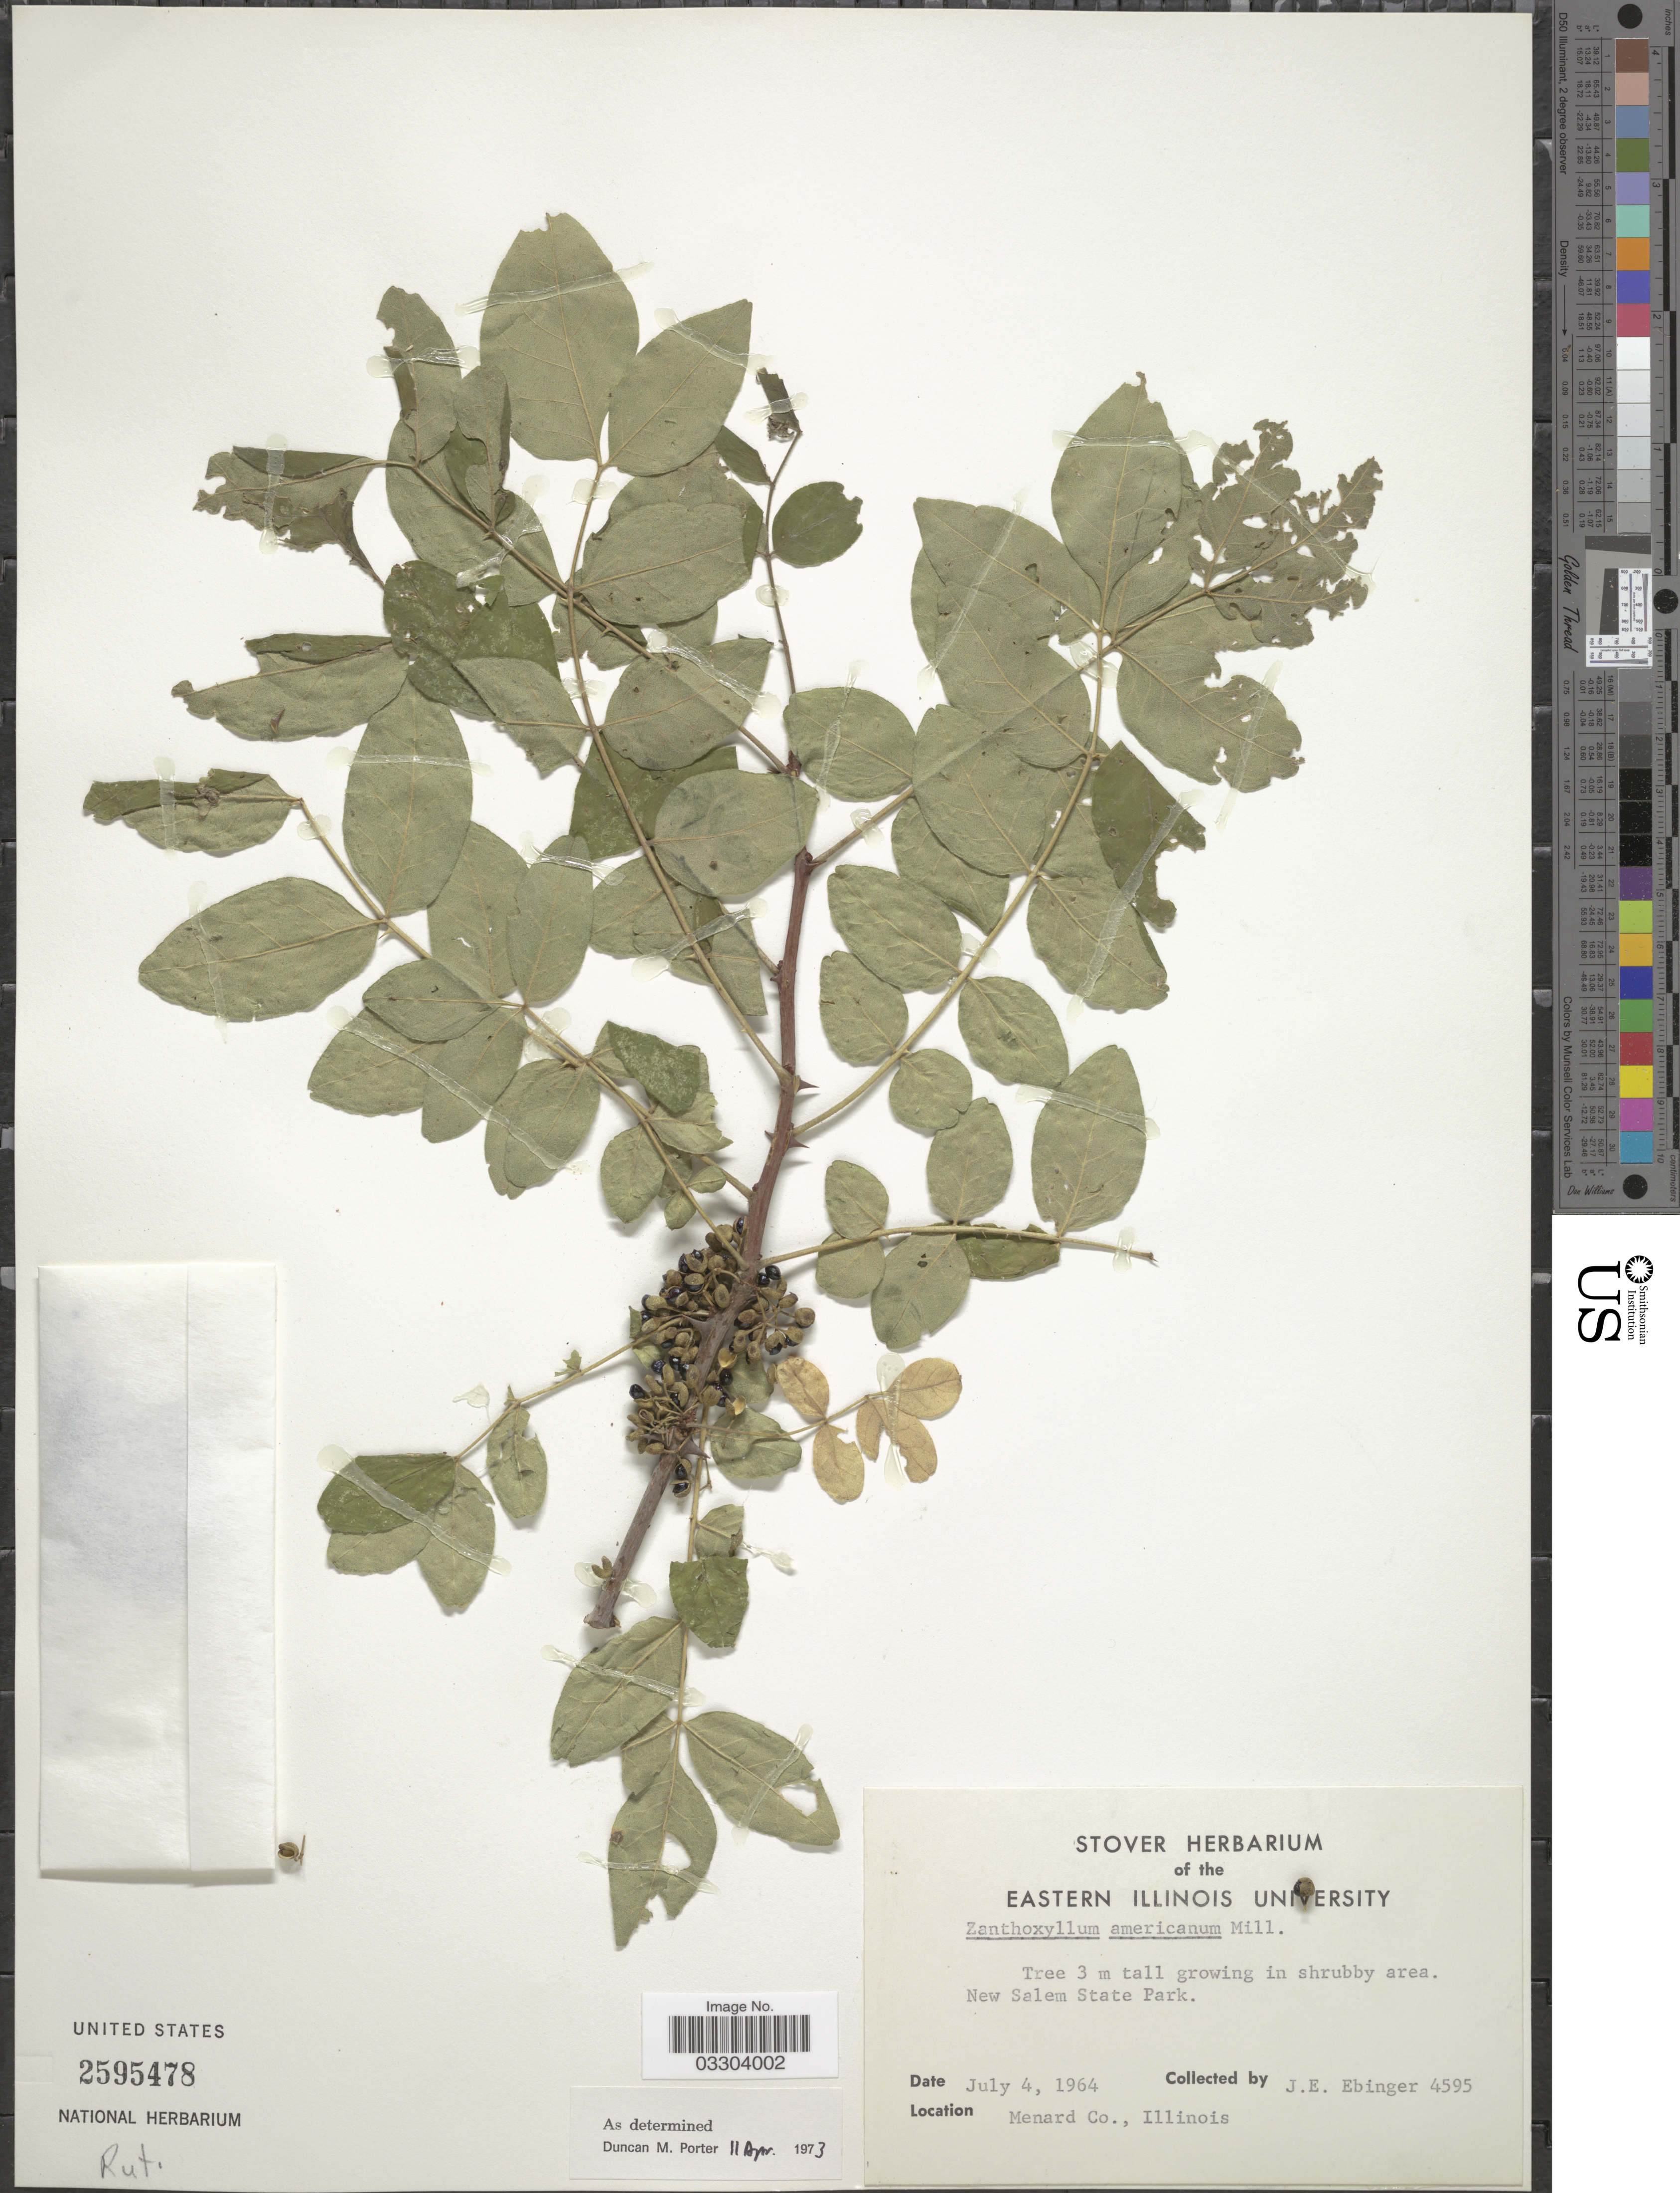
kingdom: Plantae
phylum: Tracheophyta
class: Magnoliopsida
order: Sapindales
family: Rutaceae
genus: Zanthoxylum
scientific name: Zanthoxylum americanum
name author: Mill.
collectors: J. Ebinger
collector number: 4595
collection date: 1964-07-04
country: United States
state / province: Illinois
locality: New Salem State Park. Menard Co.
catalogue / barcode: US 2595478